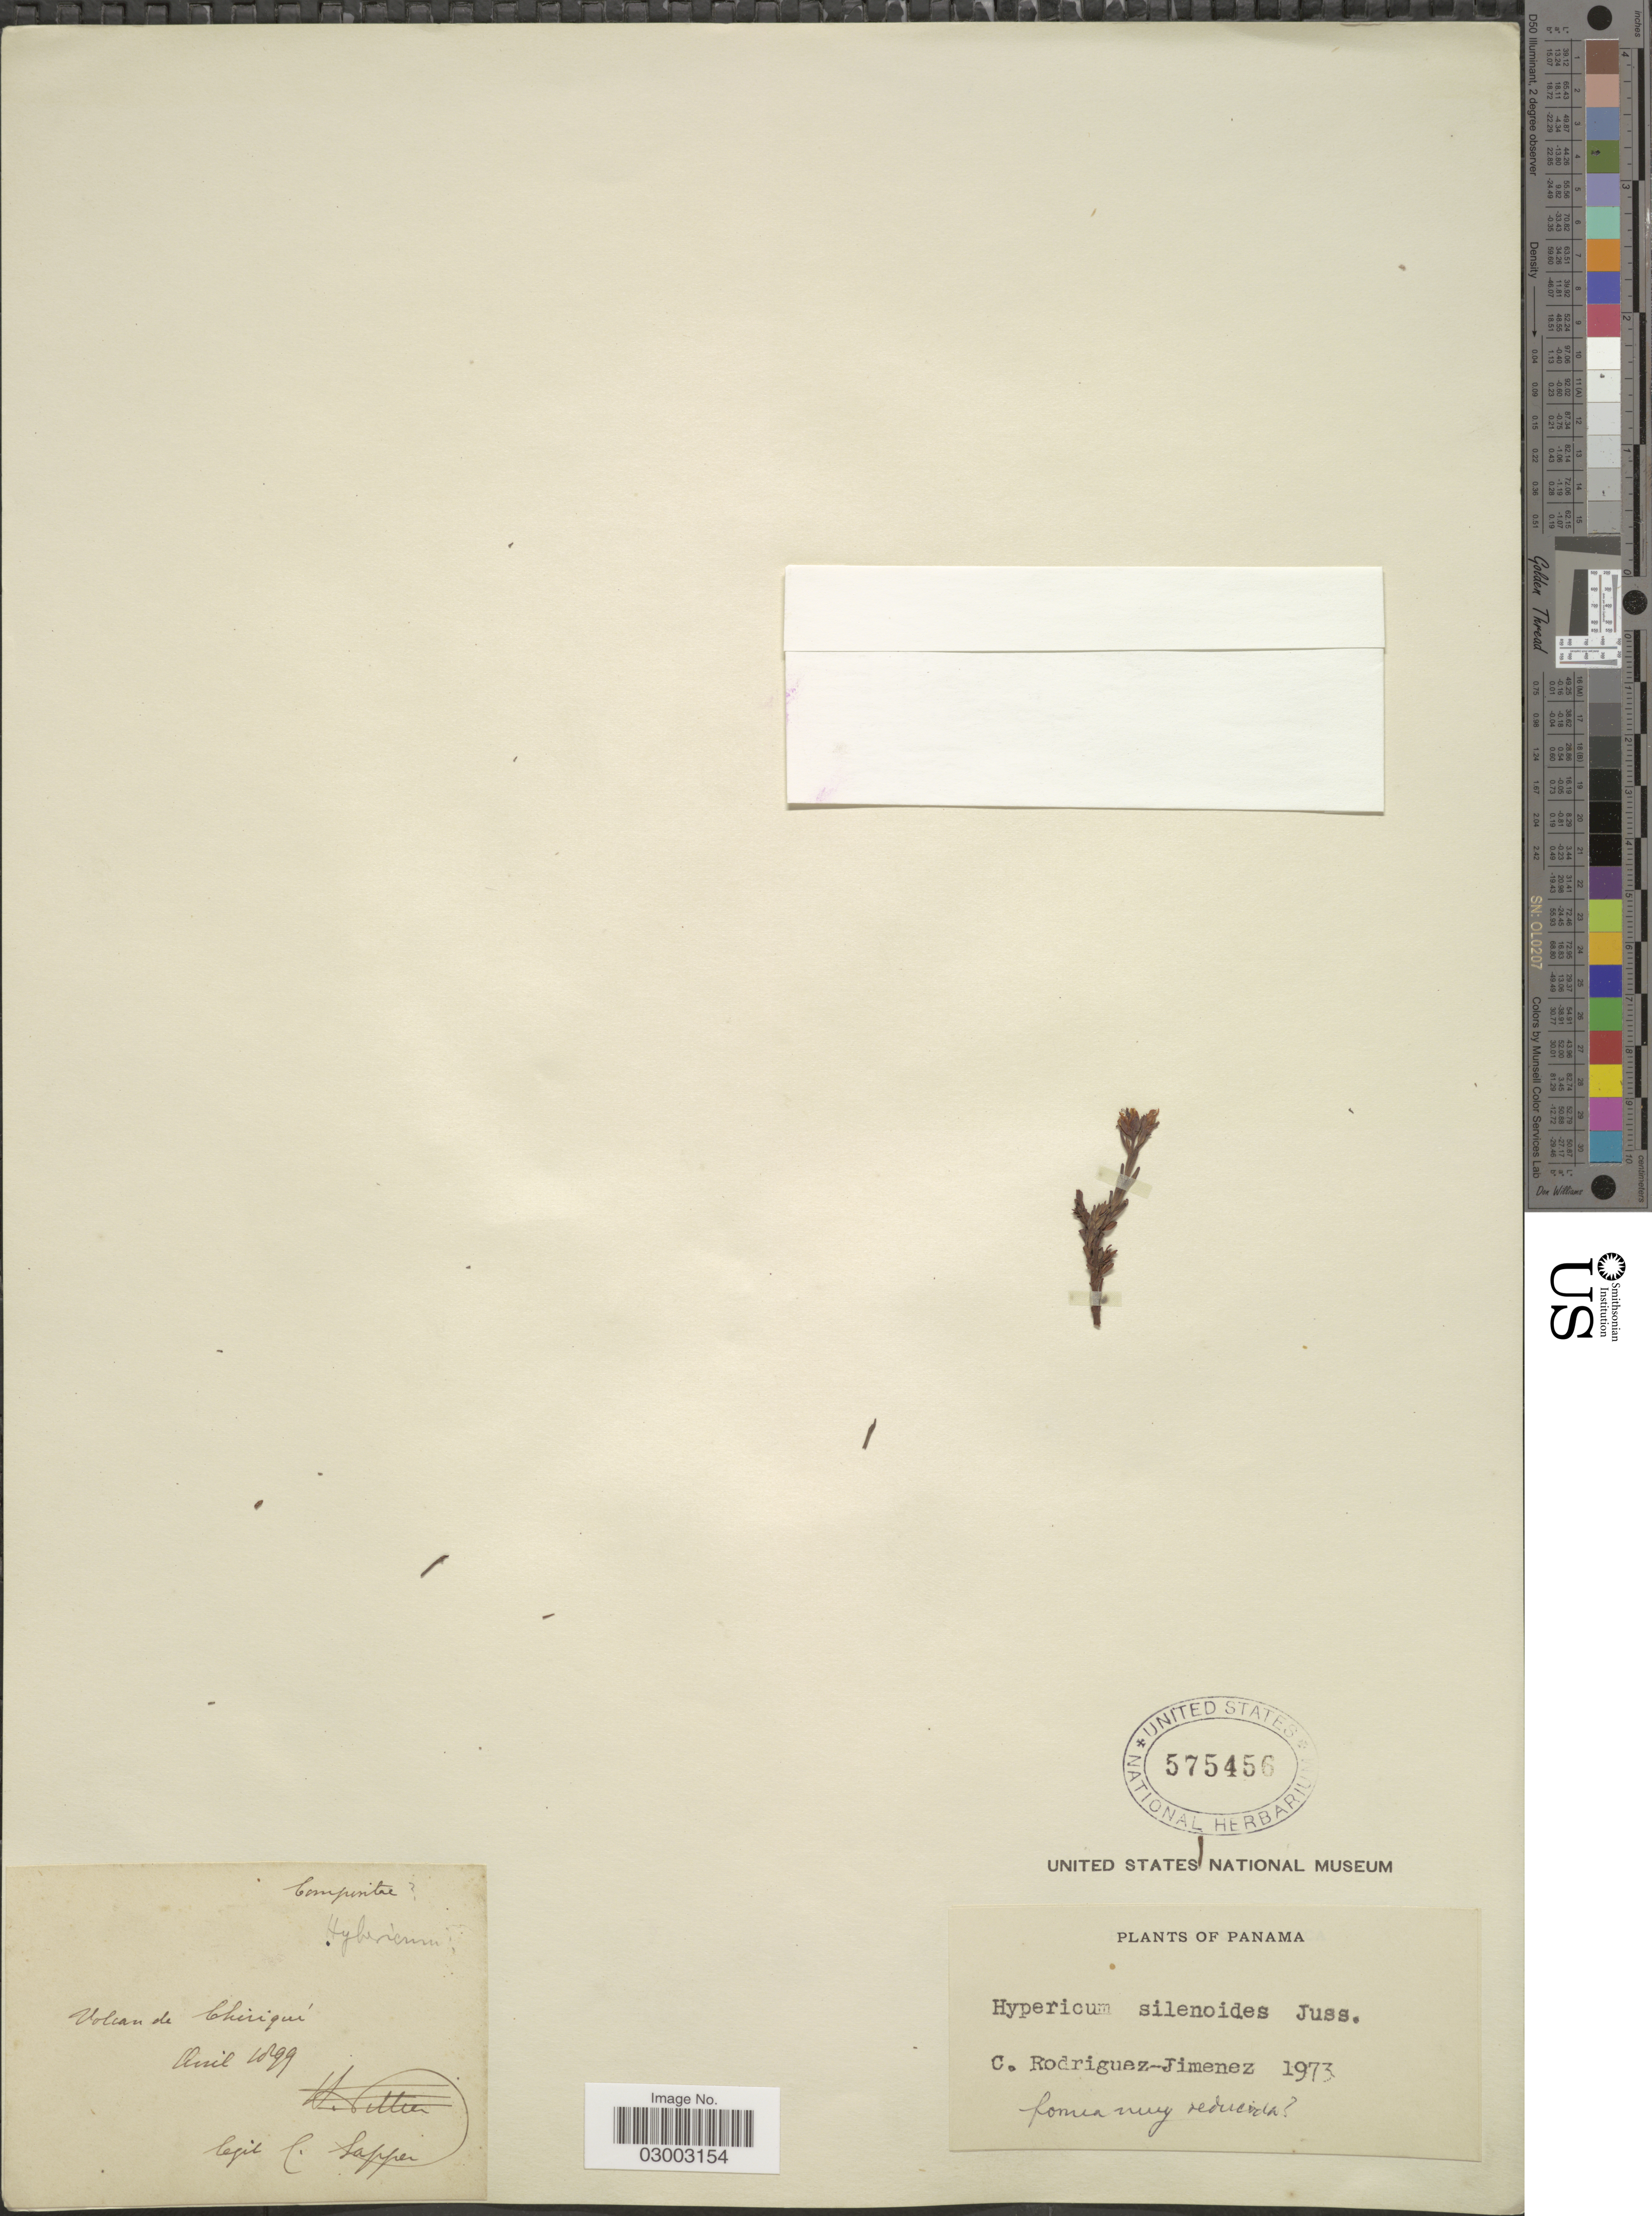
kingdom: Plantae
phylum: Tracheophyta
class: Magnoliopsida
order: Malpighiales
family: Hypericaceae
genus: Hypericum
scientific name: Hypericum gnidioides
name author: Seem.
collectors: C. Rodríguez Jiménez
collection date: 1973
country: Panama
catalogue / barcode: US 575456